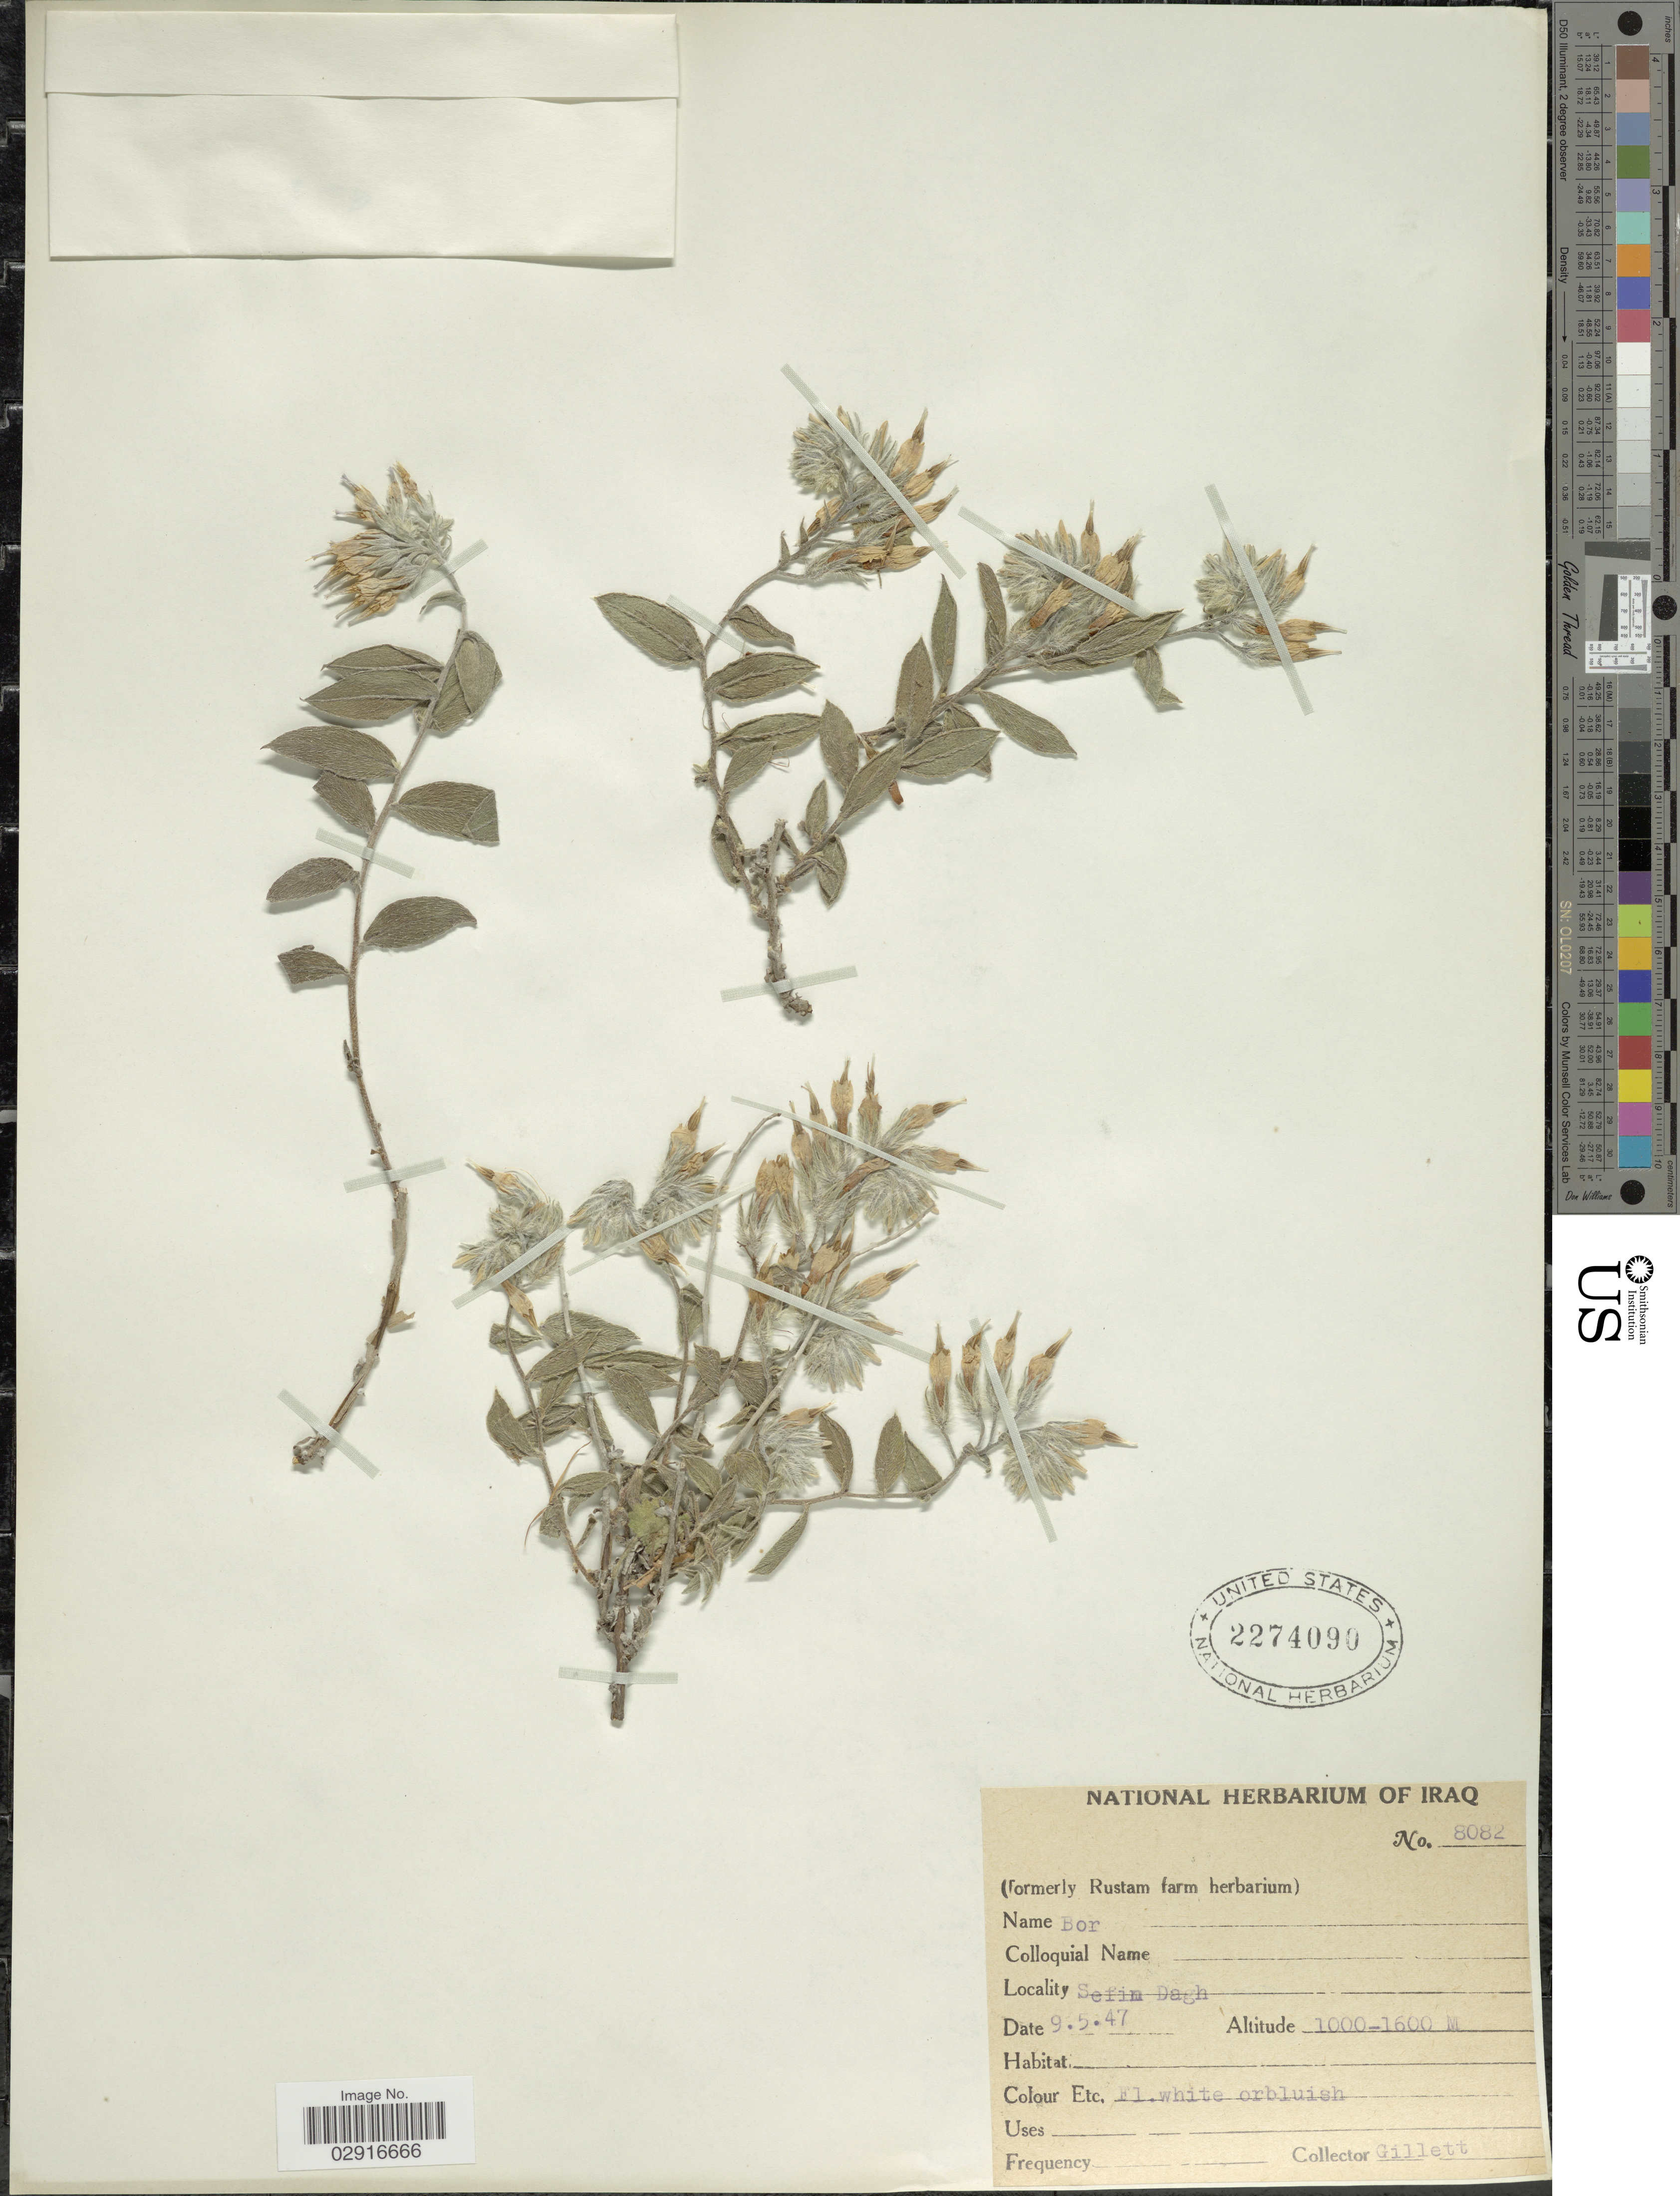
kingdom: Plantae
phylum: Tracheophyta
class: Magnoliopsida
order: Boraginales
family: Boraginaceae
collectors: Gillett, --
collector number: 8082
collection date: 1947-05-09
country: Iraq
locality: Sefin Dagh.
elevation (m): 1000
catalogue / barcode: US 2274090